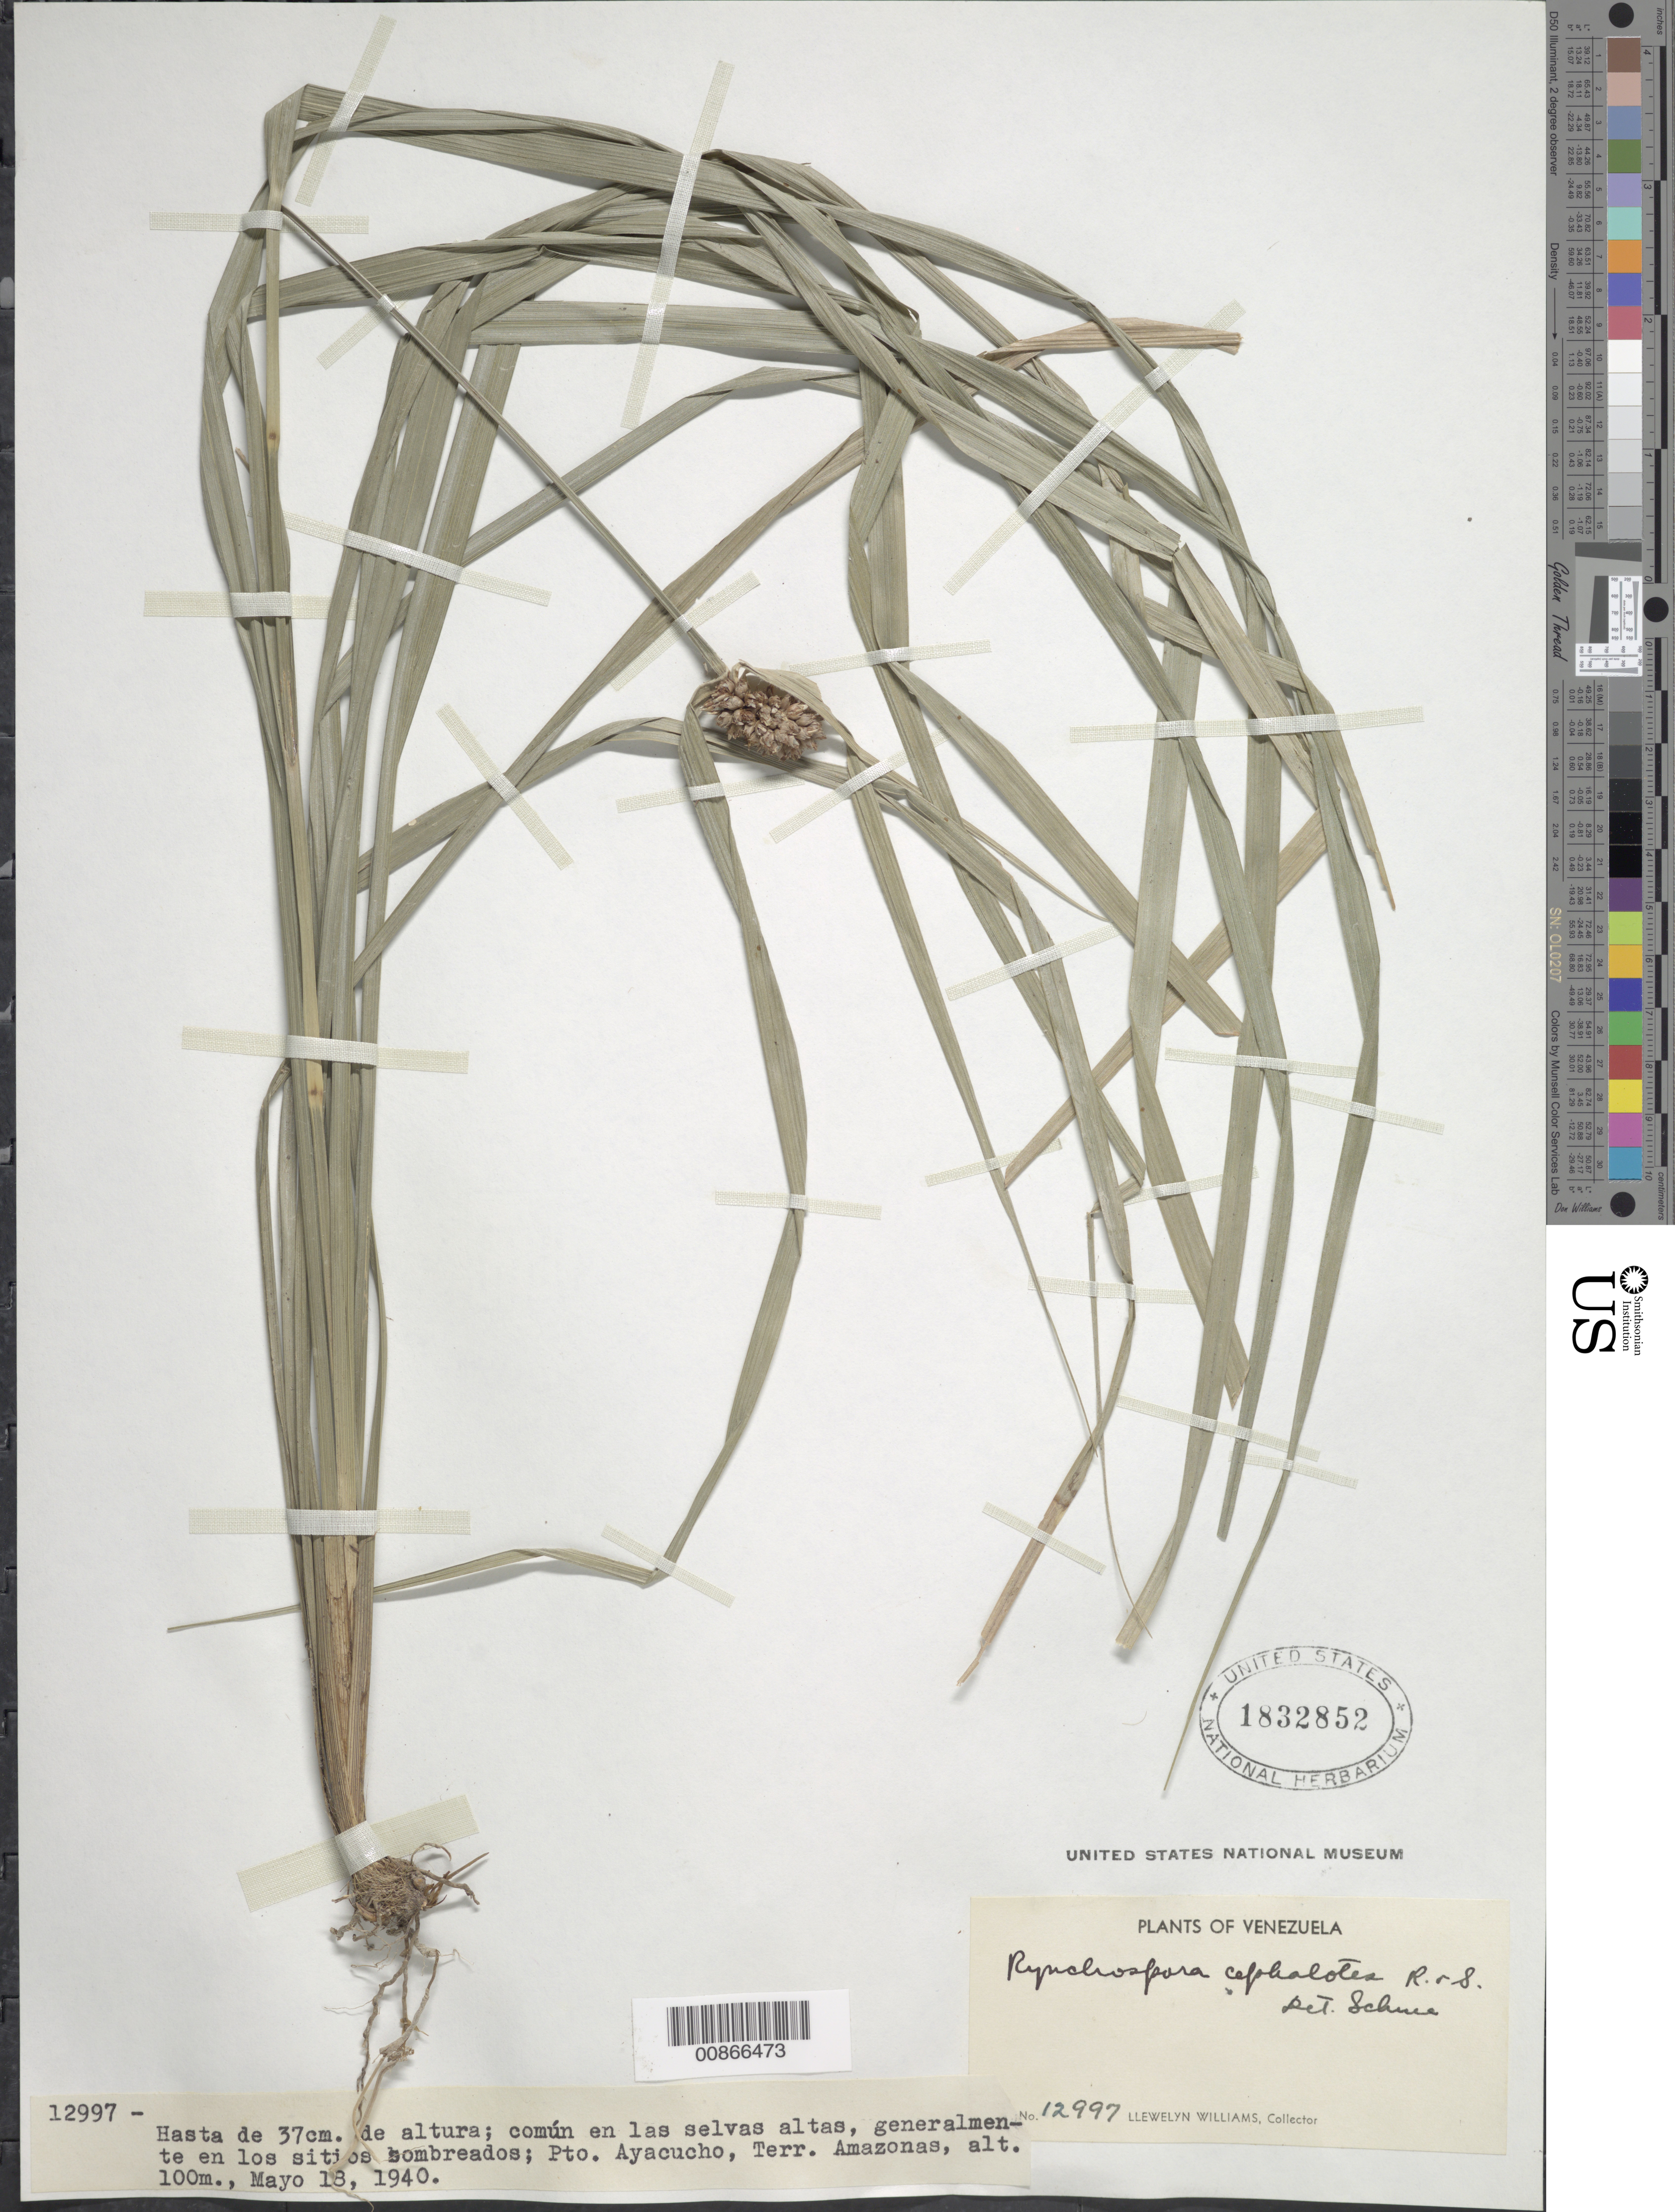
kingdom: Plantae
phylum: Tracheophyta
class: Liliopsida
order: Poales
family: Cyperaceae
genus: Rhynchospora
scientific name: Rhynchospora cephalotes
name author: (L.) Vahl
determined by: Schnee, Ludwig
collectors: Ll. Williams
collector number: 12997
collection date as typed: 18-May-40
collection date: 1940-05-18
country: Venezuela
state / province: Amazonas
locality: Puerto Ayacucho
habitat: Selvas altas, generalmente en los sitios sombreados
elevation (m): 100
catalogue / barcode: US 1832852